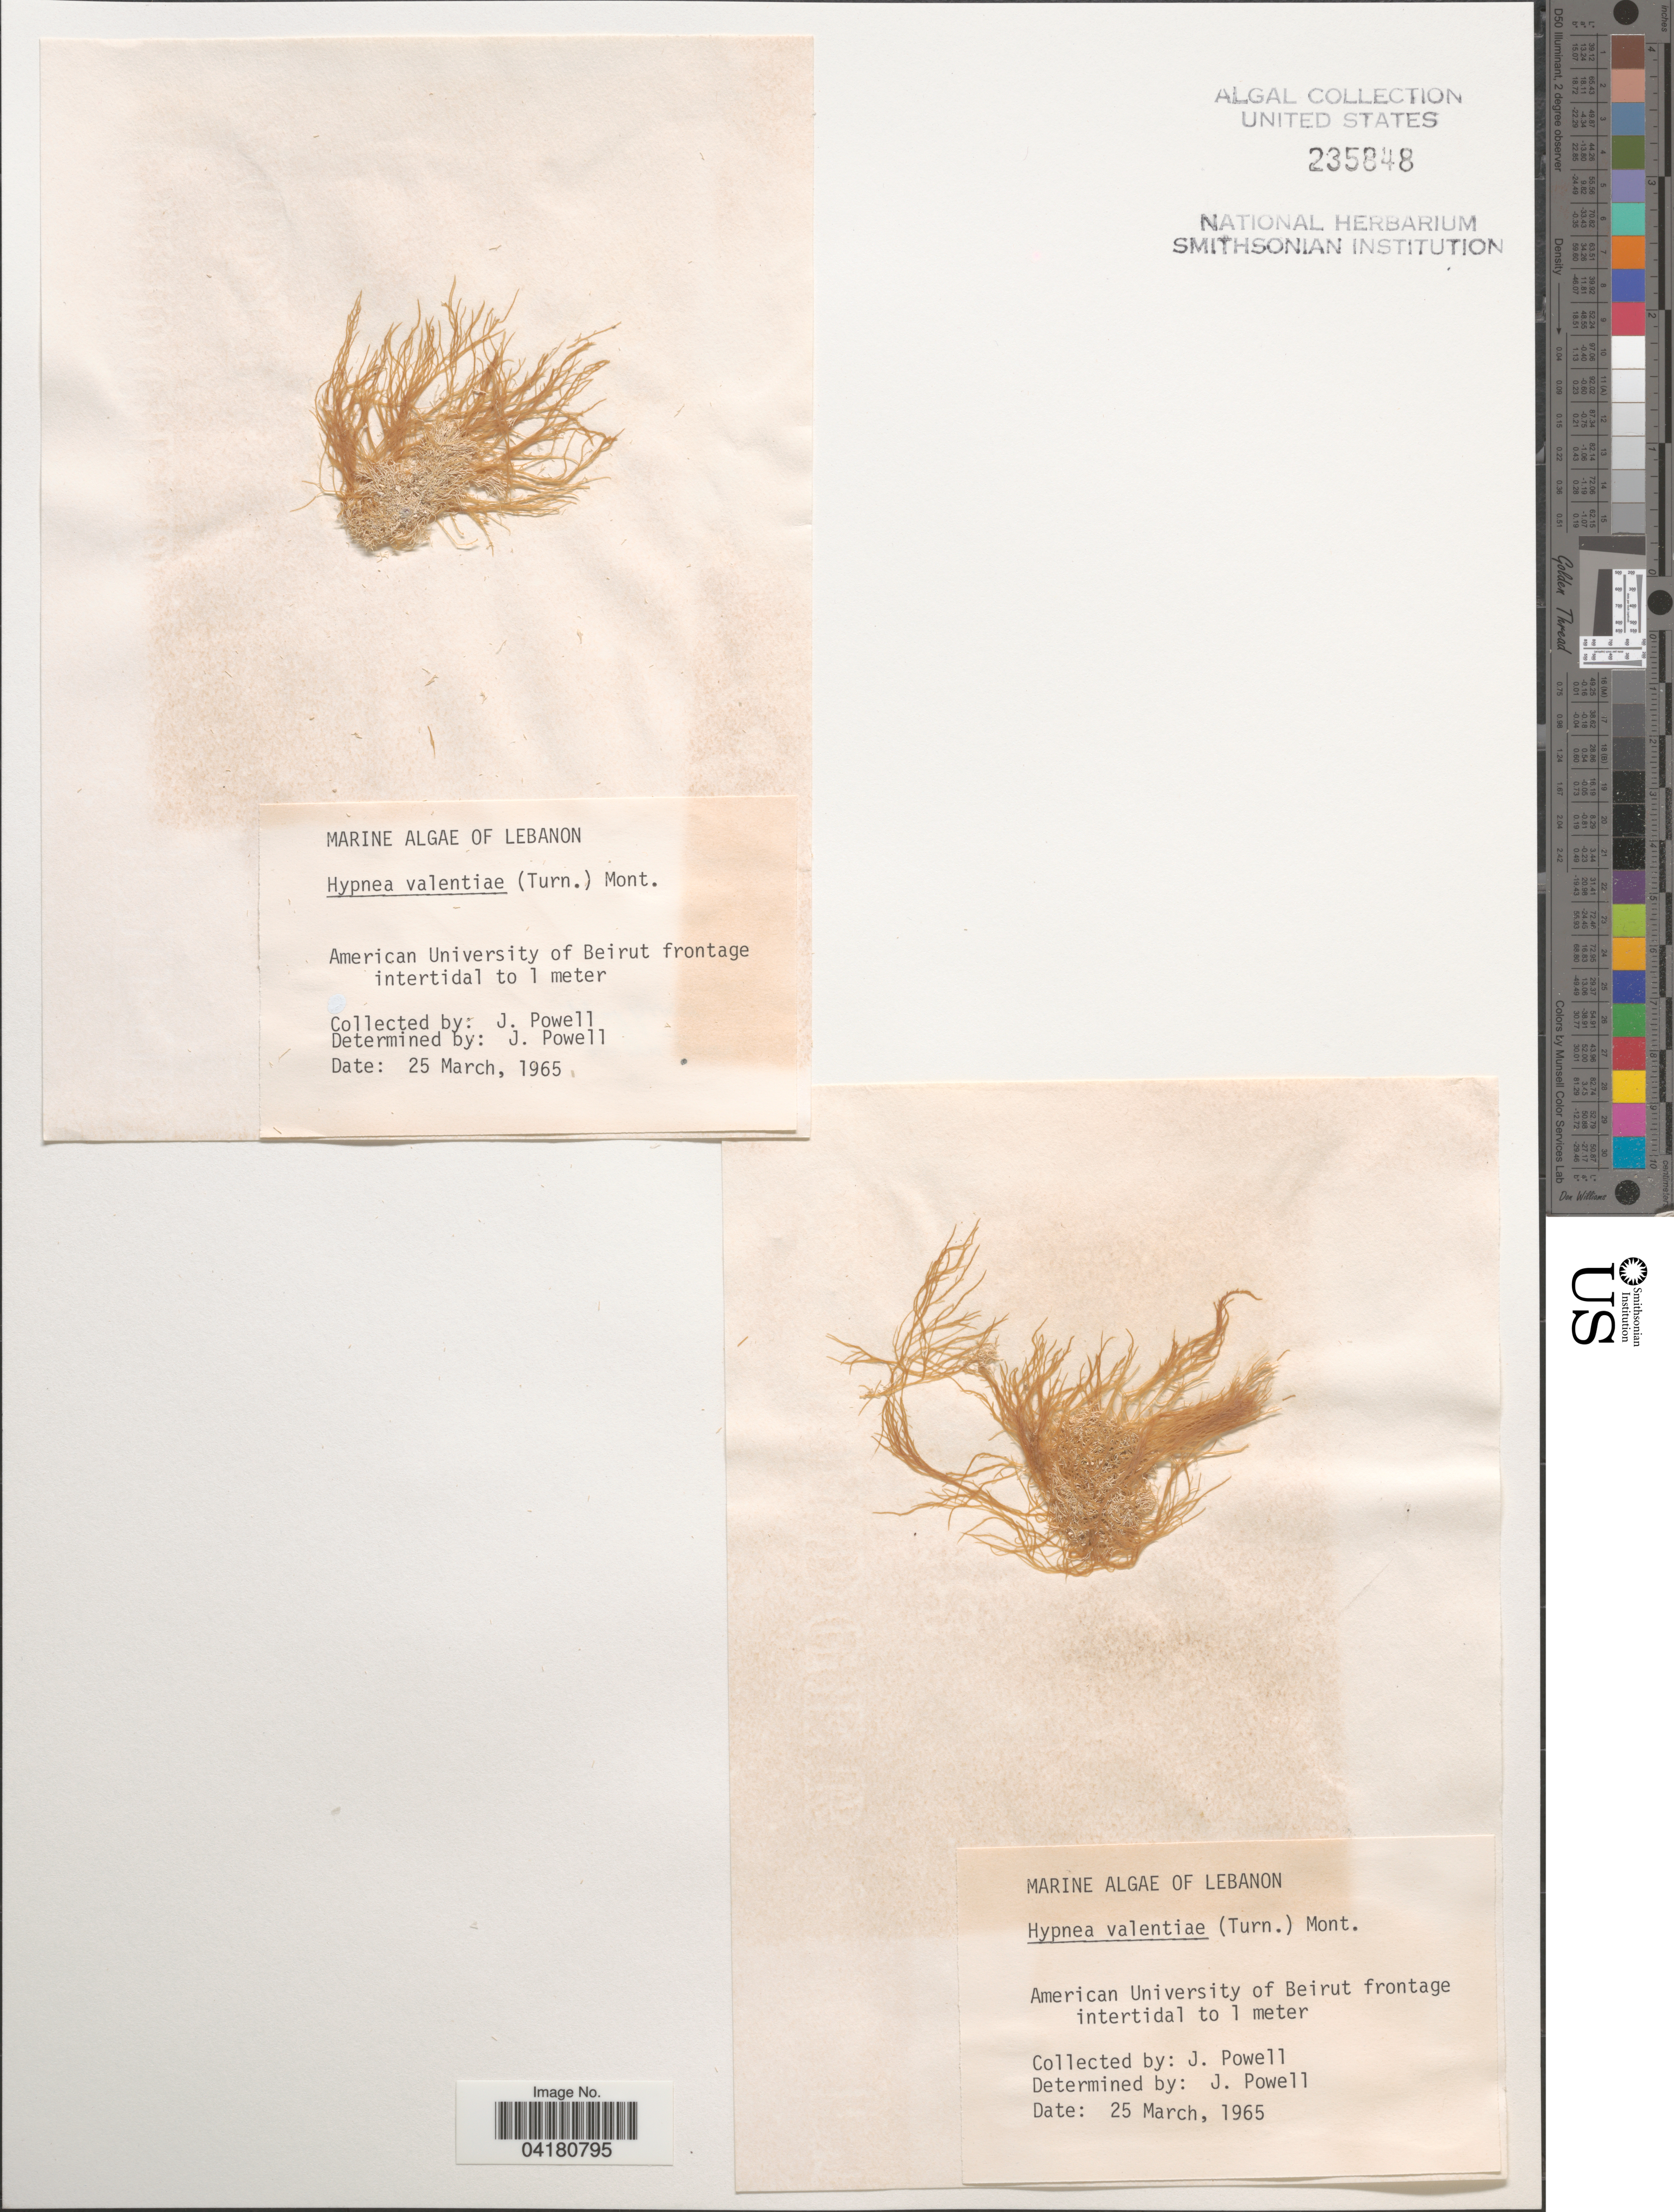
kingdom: Plantae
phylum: Rhodophyta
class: Florideophyceae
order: Gigartinales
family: Cystocloniaceae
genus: Hypnea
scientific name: Hypnea valentiae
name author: (Turner) Mont.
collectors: J. Powell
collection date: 1965-03-25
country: Lebanon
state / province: Beyrouth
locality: American University of Beirut frontage intertidal to 1 meter.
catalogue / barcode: US 235848